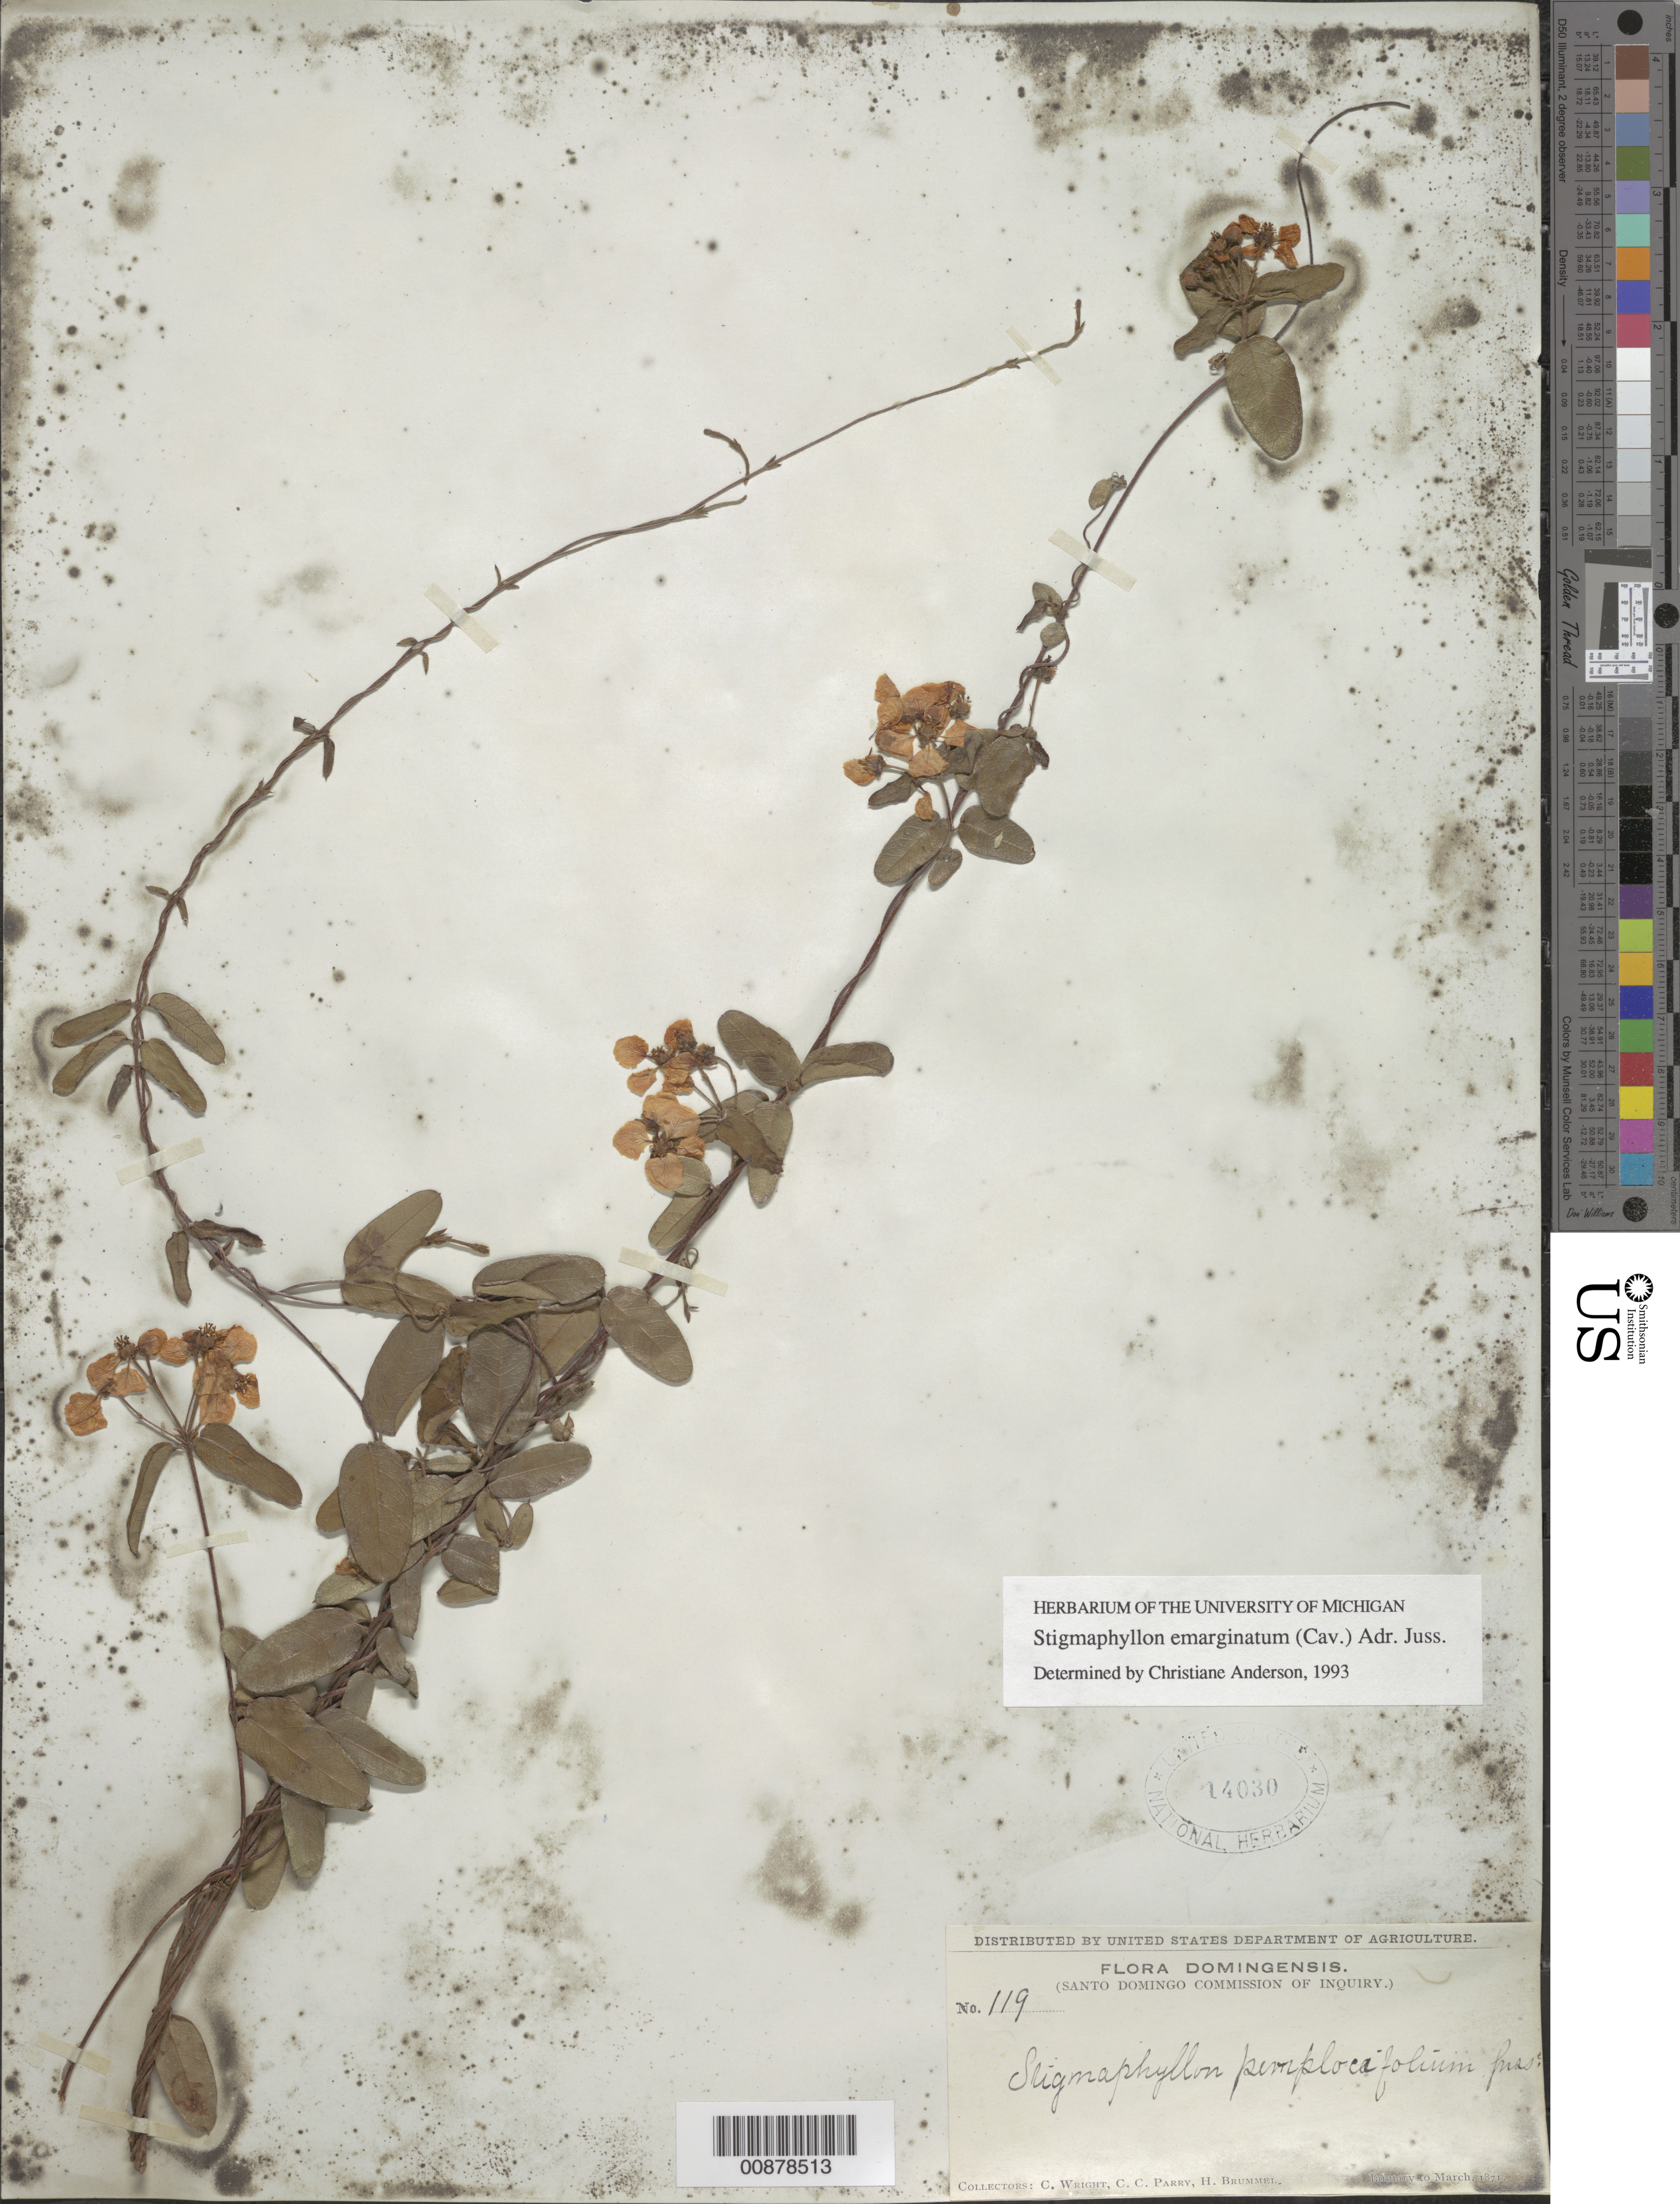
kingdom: Plantae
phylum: Tracheophyta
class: Magnoliopsida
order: Malpighiales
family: Malpighiaceae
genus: Stigmaphyllon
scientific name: Stigmaphyllon emarginatum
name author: (Cav.) A. Juss.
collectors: C. Wright, C. C. Parry & H. Brummel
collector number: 119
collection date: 1871-01/1871-03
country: Dominican Republic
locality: Domingensis.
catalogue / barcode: US 14030